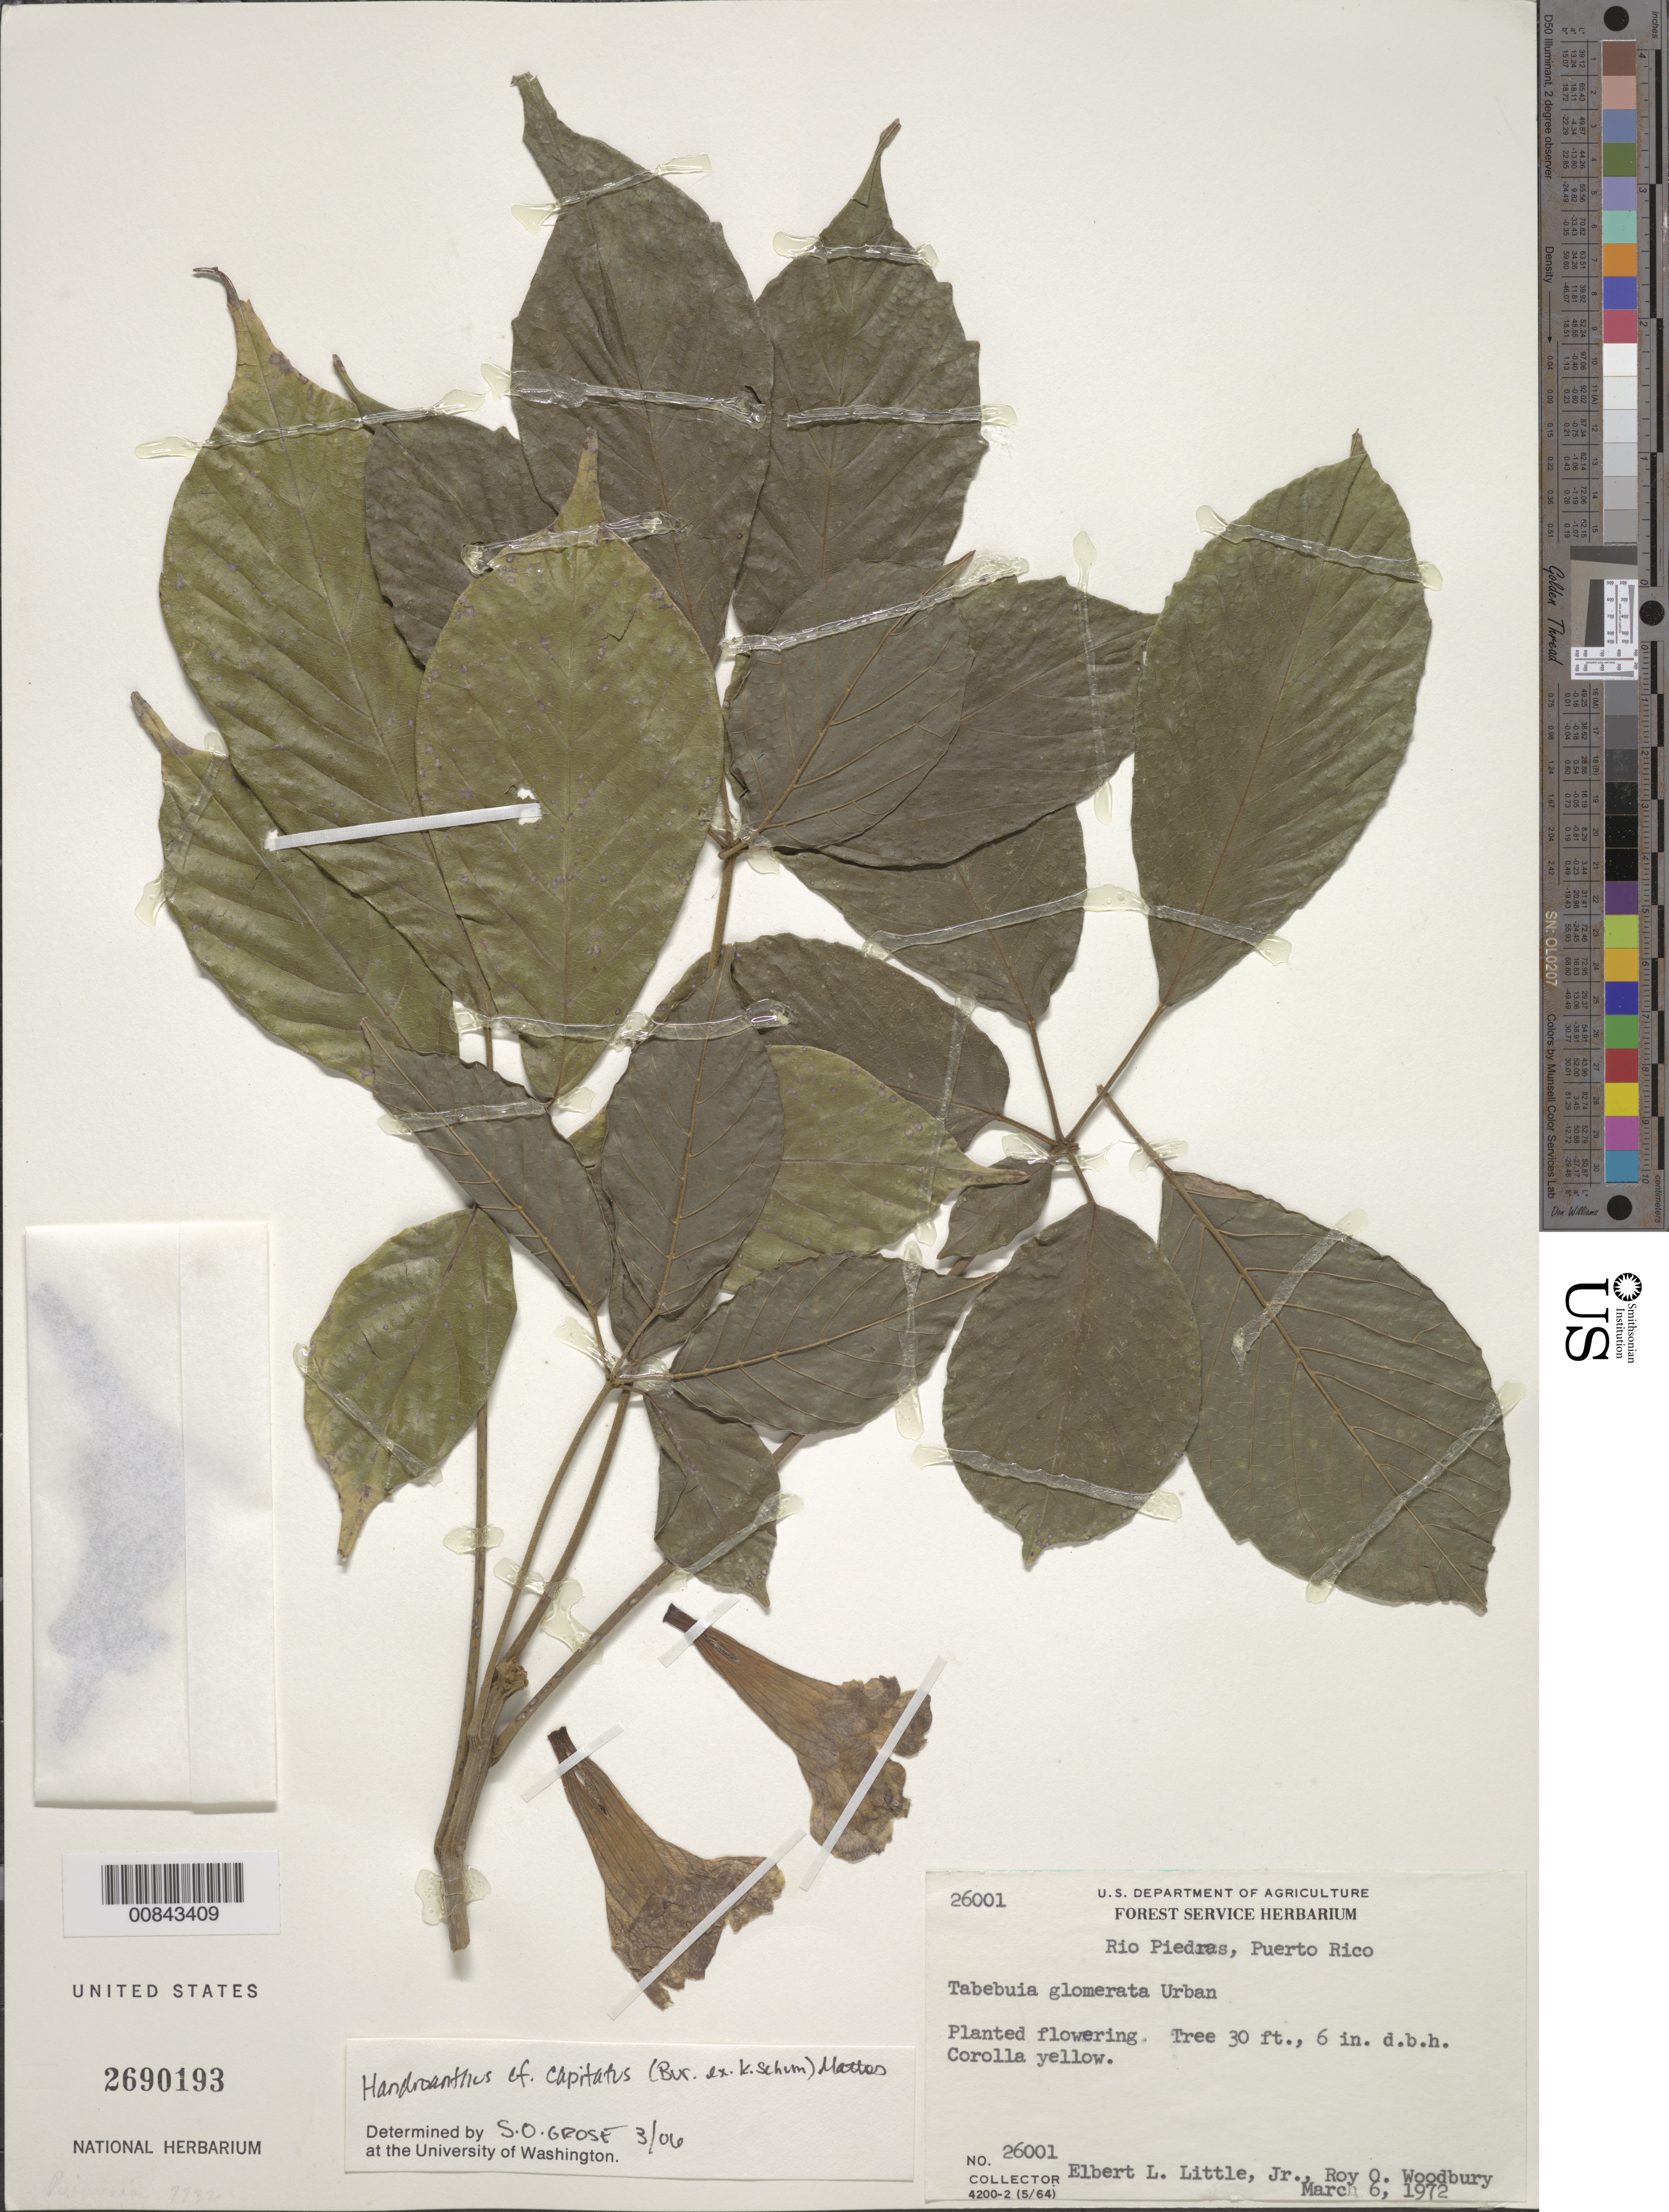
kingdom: Plantae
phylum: Tracheophyta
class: Magnoliopsida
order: Lamiales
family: Bignoniaceae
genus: Handroanthus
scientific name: Handroanthus capitatus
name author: (Bureau ex K. Schum.) Mattos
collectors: E. L. Little & R. Woodbury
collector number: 26001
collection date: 1972-03-06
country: Puerto Rico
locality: Rio Piedras.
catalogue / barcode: US 2690193